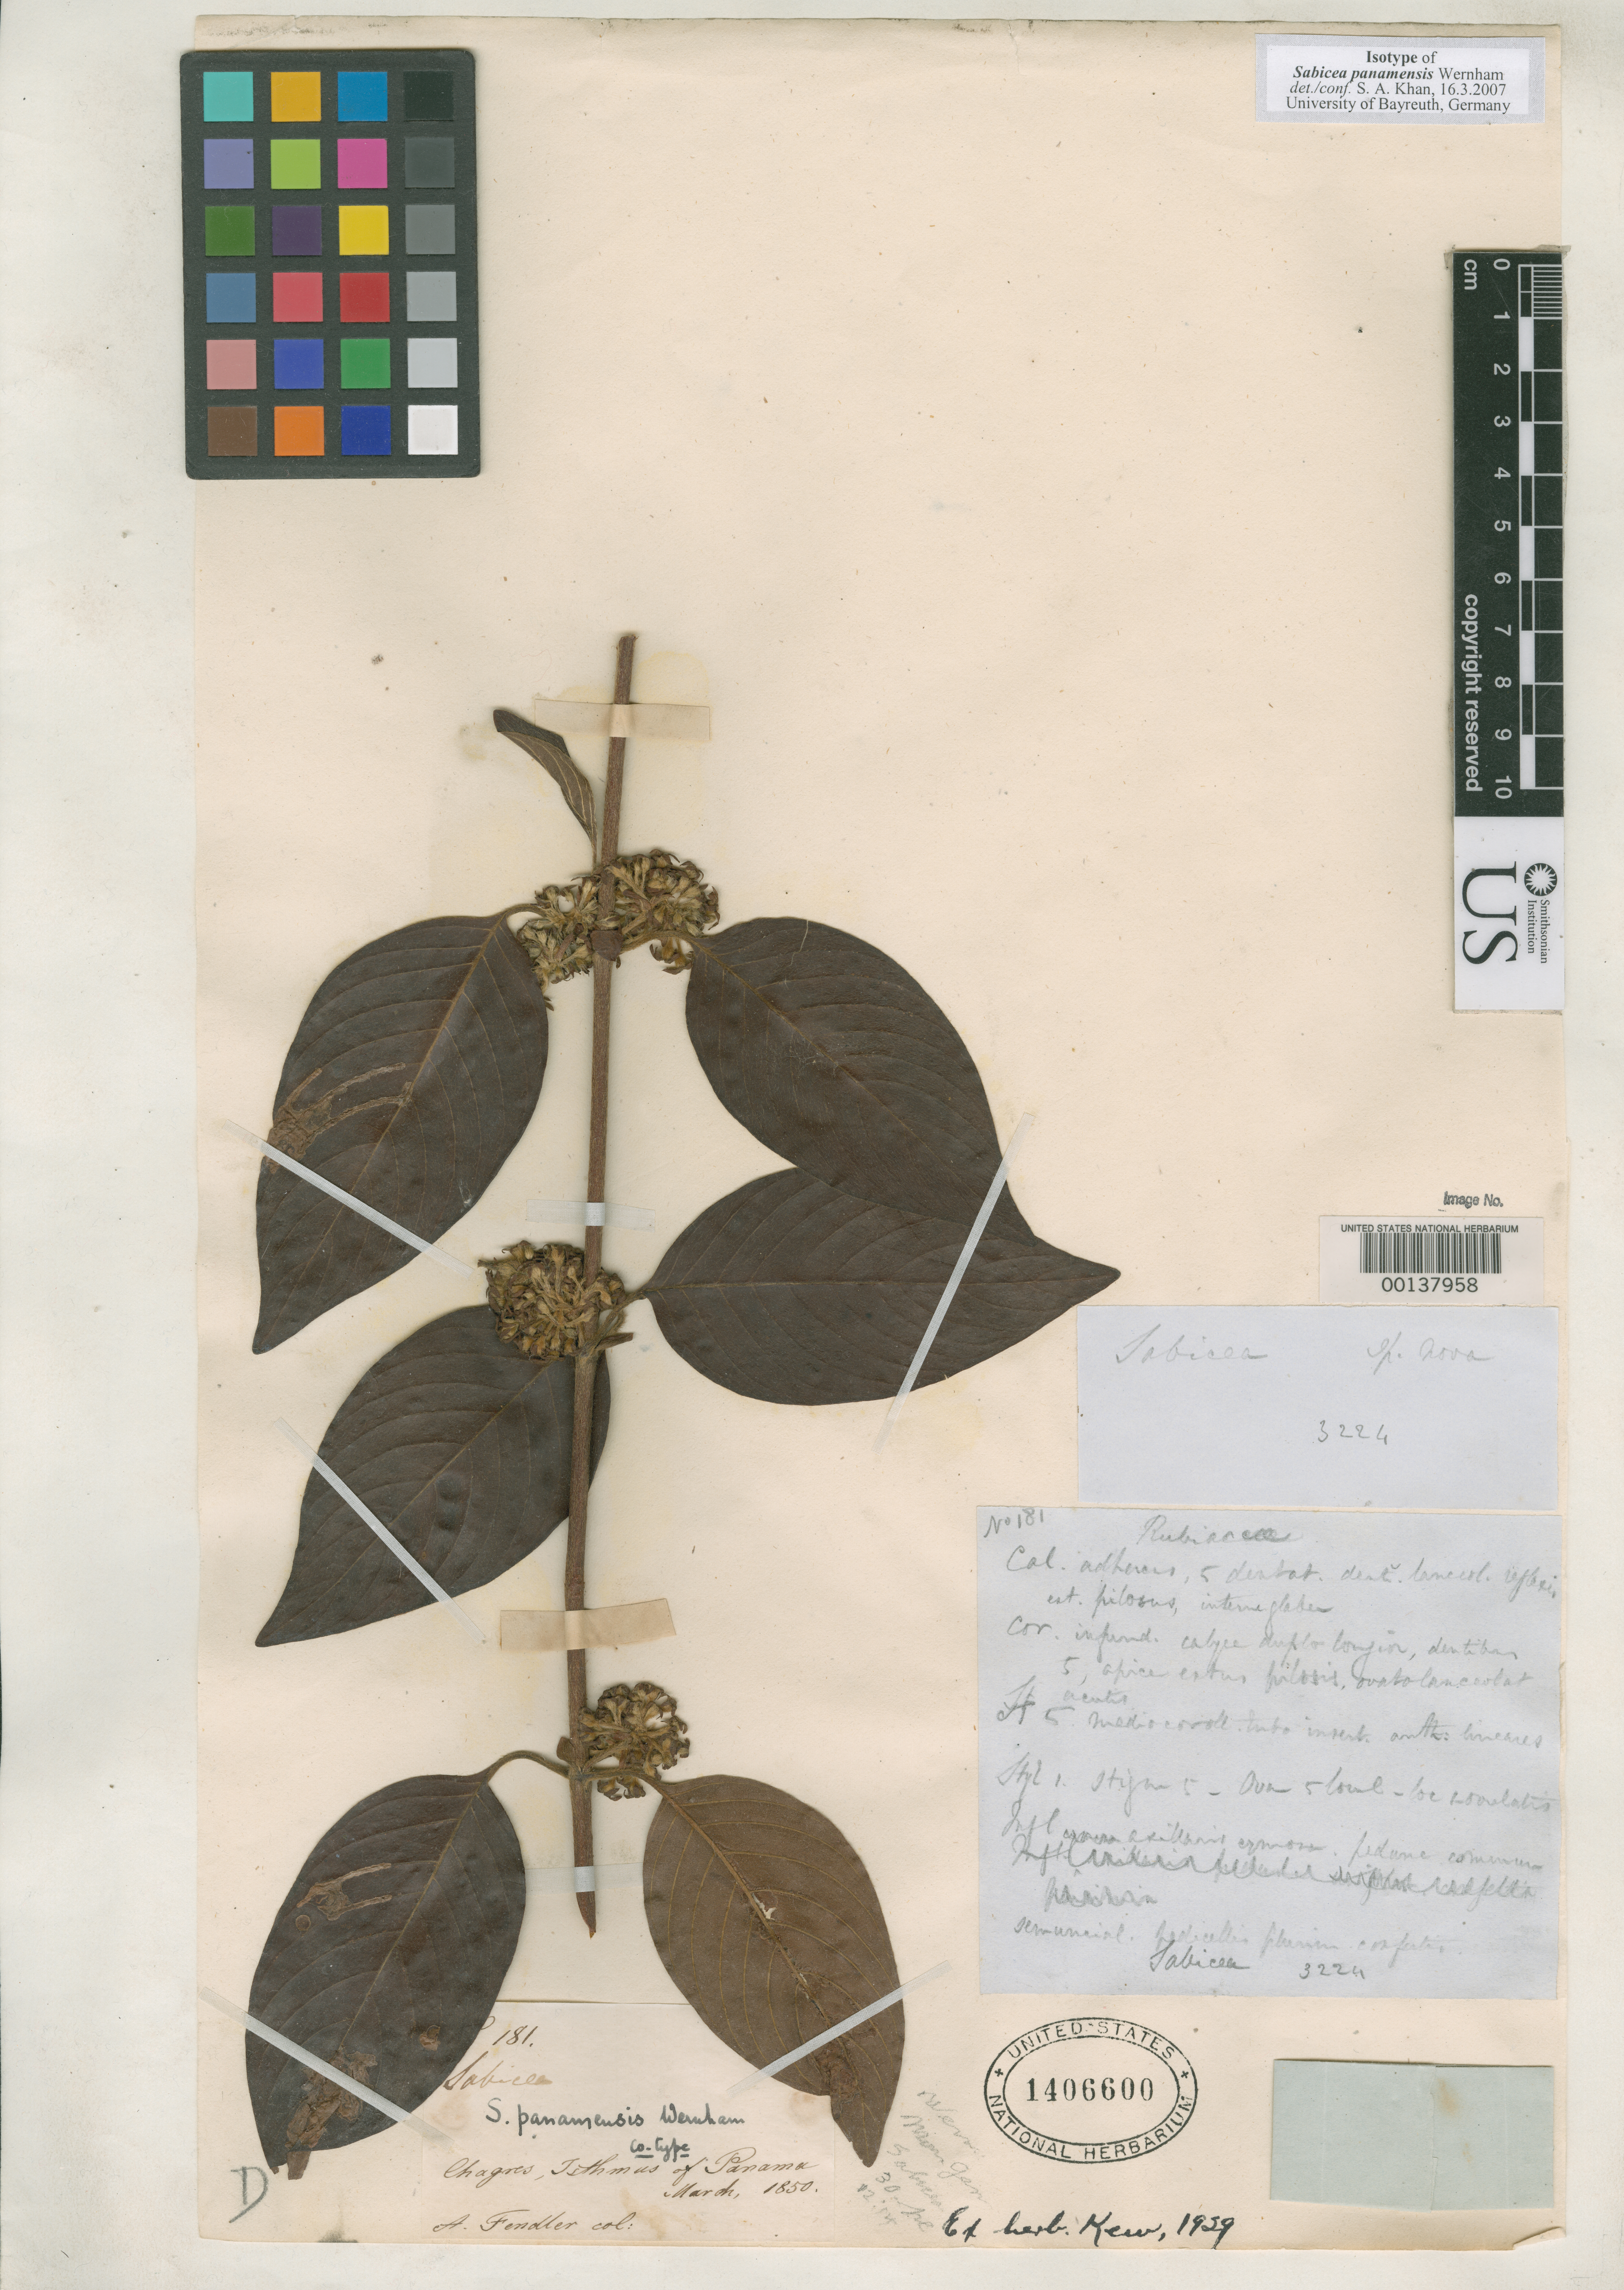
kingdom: Plantae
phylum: Tracheophyta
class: Magnoliopsida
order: Gentianales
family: Rubiaceae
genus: Sabicea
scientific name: Sabicea panamensis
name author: Wernham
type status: Isotype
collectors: A. Fendler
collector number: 181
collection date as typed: Mar 1850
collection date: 1850-03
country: Panama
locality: Chagres.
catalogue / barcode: US 1406600